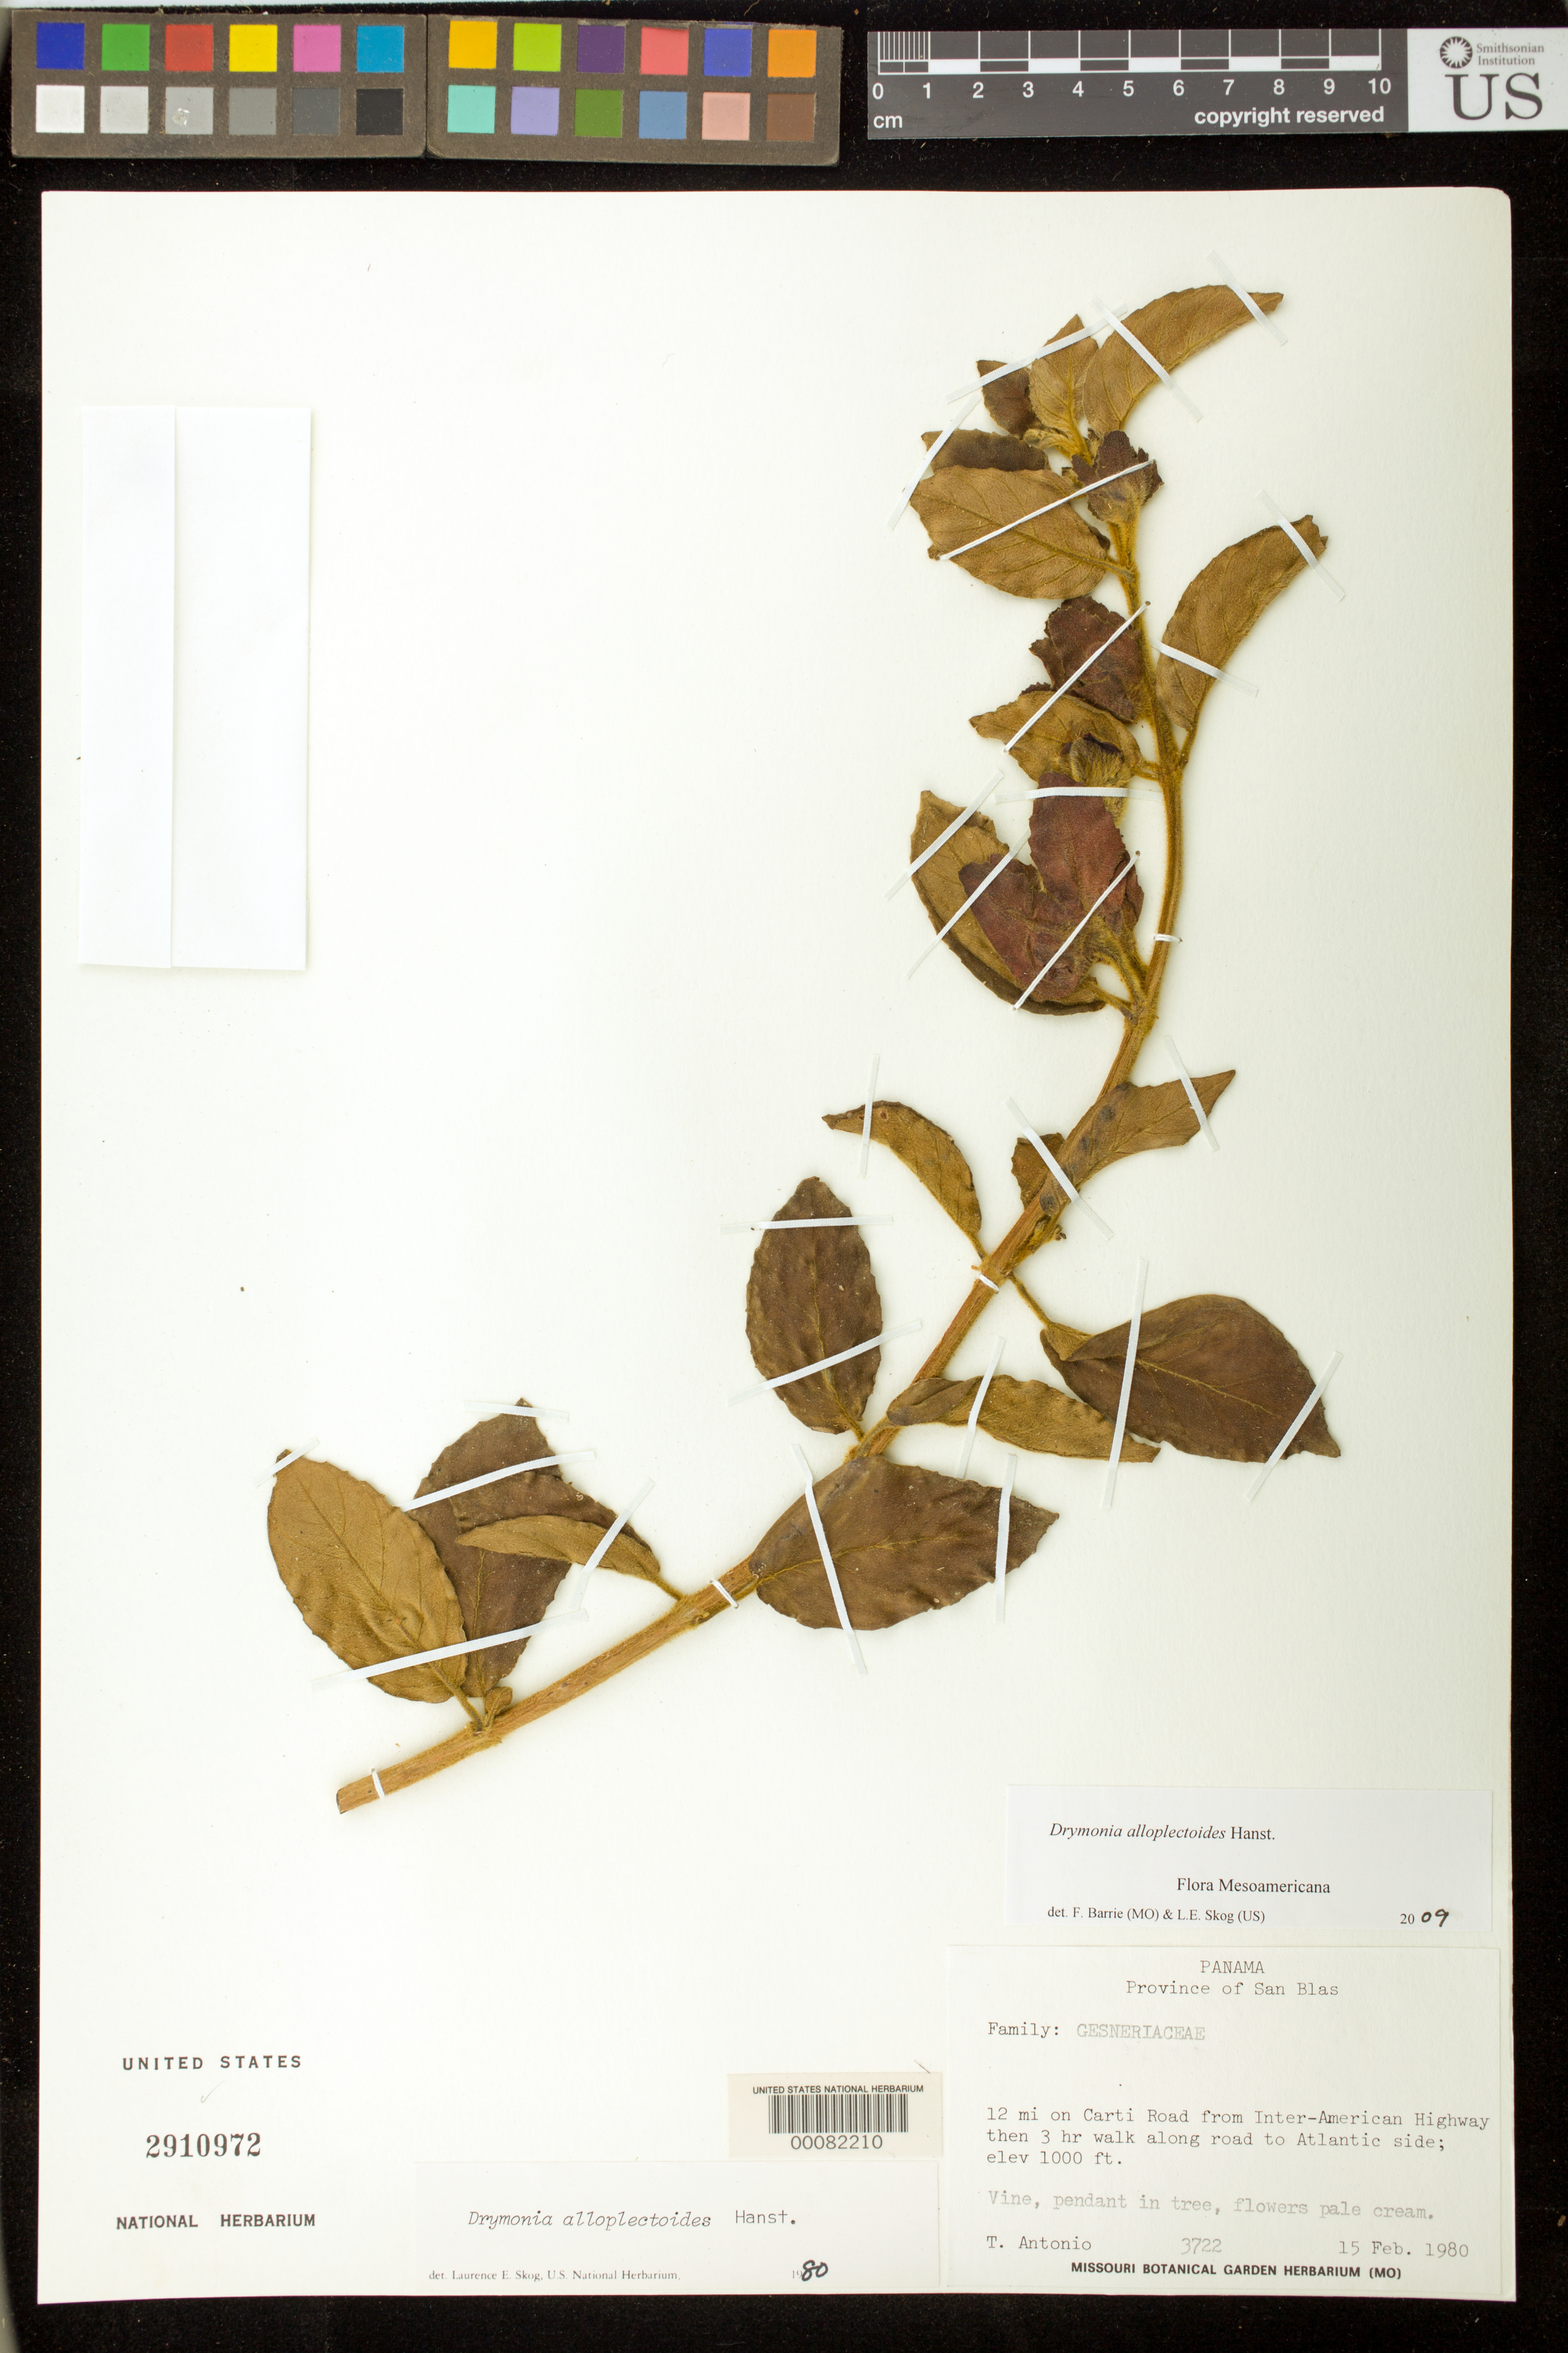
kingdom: Plantae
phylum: Tracheophyta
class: Magnoliopsida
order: Lamiales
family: Gesneriaceae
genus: Drymonia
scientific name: Drymonia alloplectoides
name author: Hanst.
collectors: T. Antonio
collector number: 3722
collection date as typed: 15 Feb 1980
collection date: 1980-02-15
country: Panama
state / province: Kuna Yala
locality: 12 mi on Carti road from Inter-American hwy then 3 hr walk along road to Atlantic side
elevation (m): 305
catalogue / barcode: US 2910972